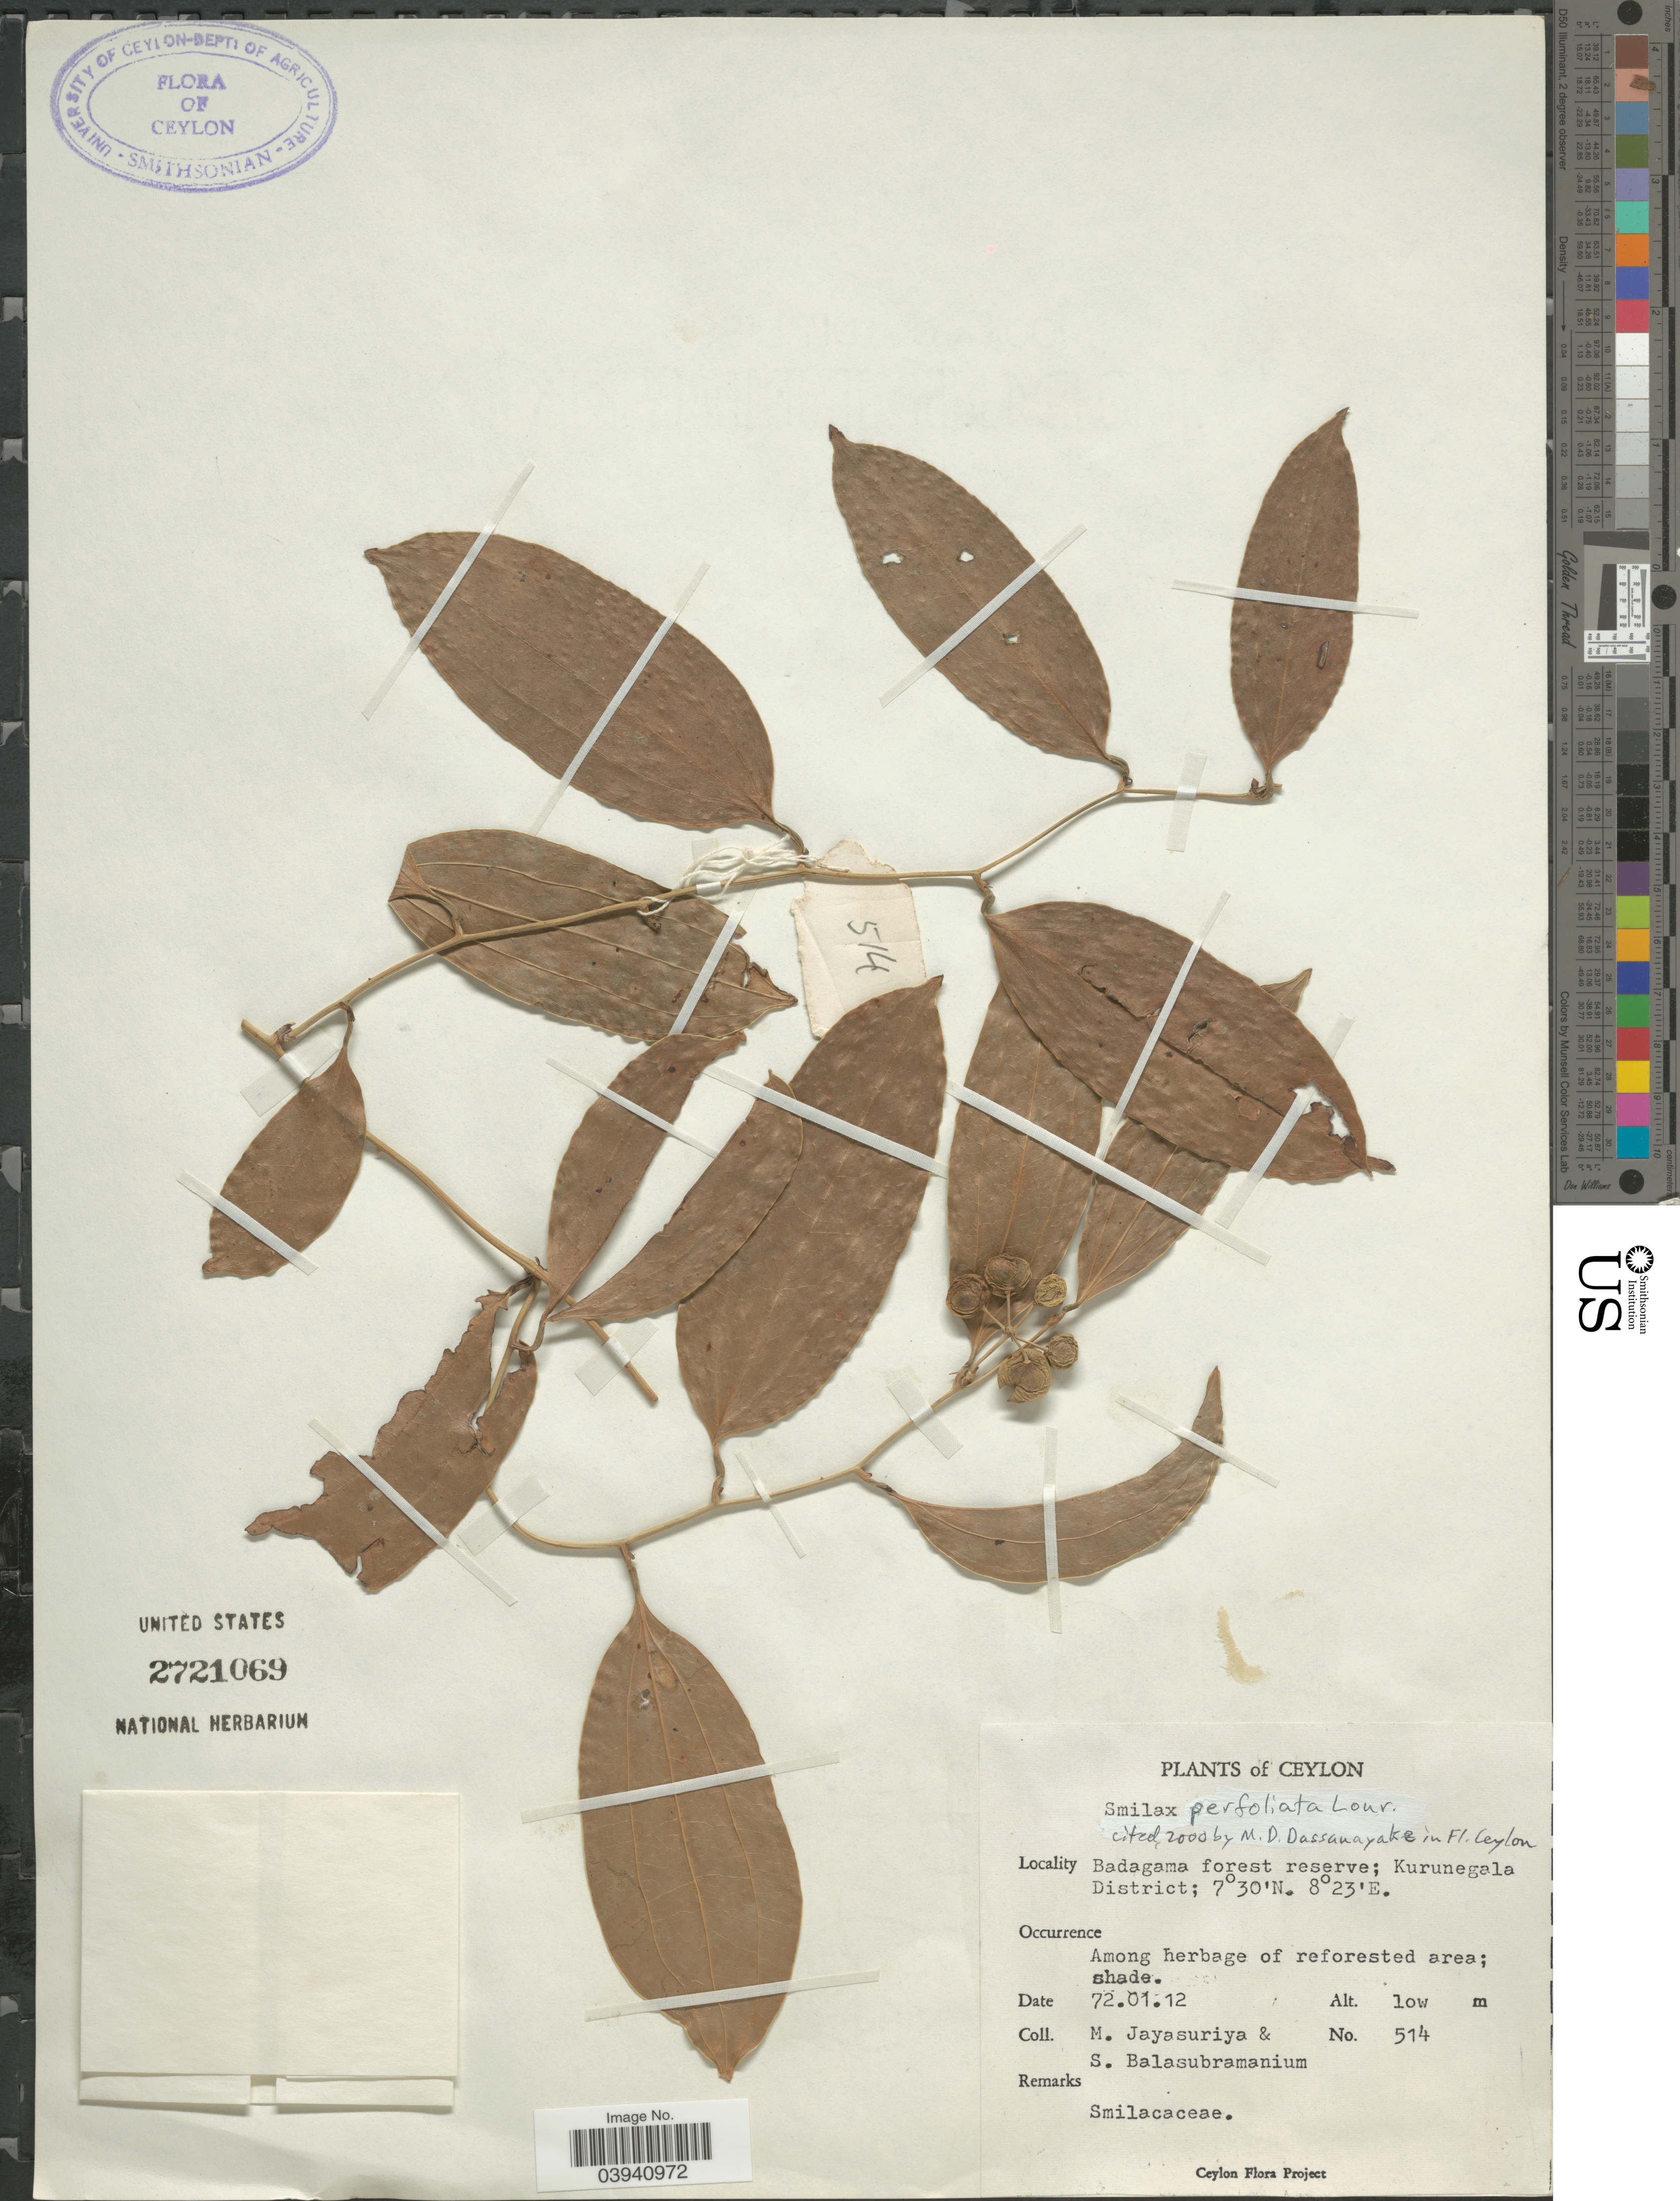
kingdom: Plantae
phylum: Tracheophyta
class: Liliopsida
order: Liliales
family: Smilacaceae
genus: Smilax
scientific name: Smilax perfoliata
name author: Lour.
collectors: M. Jayasuria & S. Balasubramanium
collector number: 514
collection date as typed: Transcribed d/m/y: 12/1/72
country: Sri Lanka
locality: Ceylon. Badagama forest reserve; Kurunegala District. Among herbage of reforested area.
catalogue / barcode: US 2721069